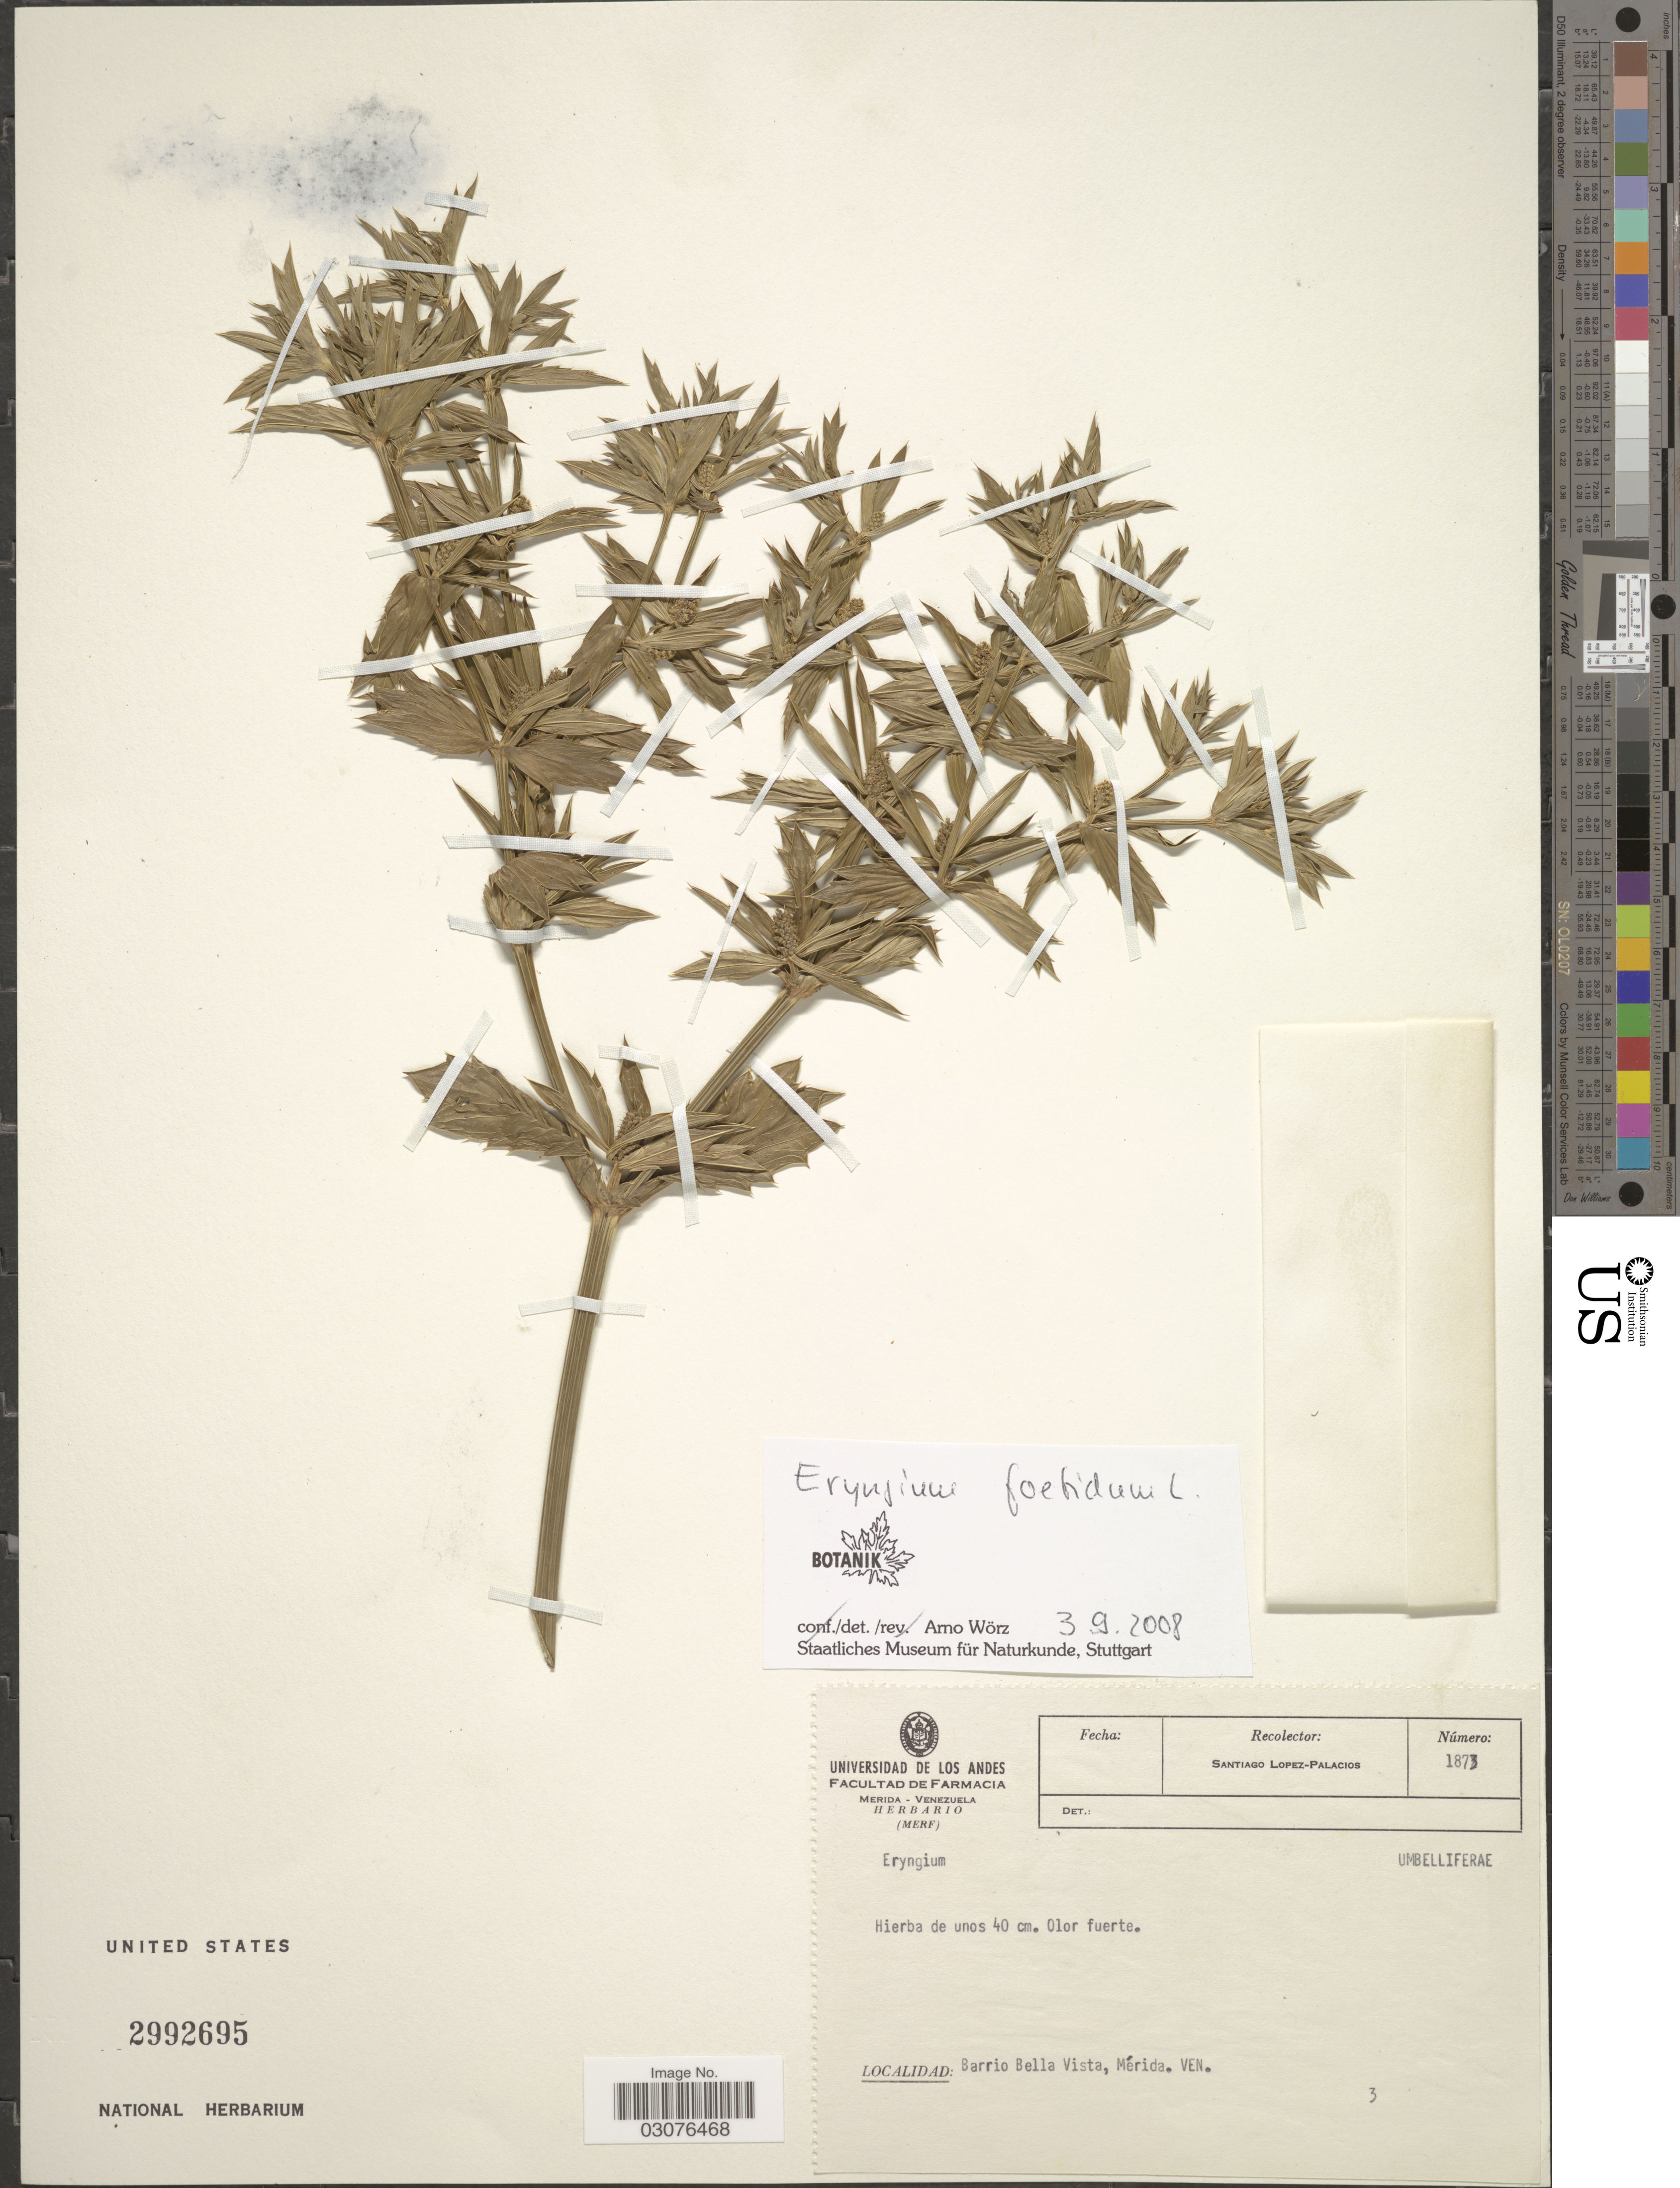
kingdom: Plantae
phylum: Tracheophyta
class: Magnoliopsida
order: Apiales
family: Apiaceae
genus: Eryngium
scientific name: Eryngium foetidum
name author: L.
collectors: S. López-Palacios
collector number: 1873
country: Venezuela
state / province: Mérida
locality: Barrio Bell Vista.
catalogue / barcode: US 2992695